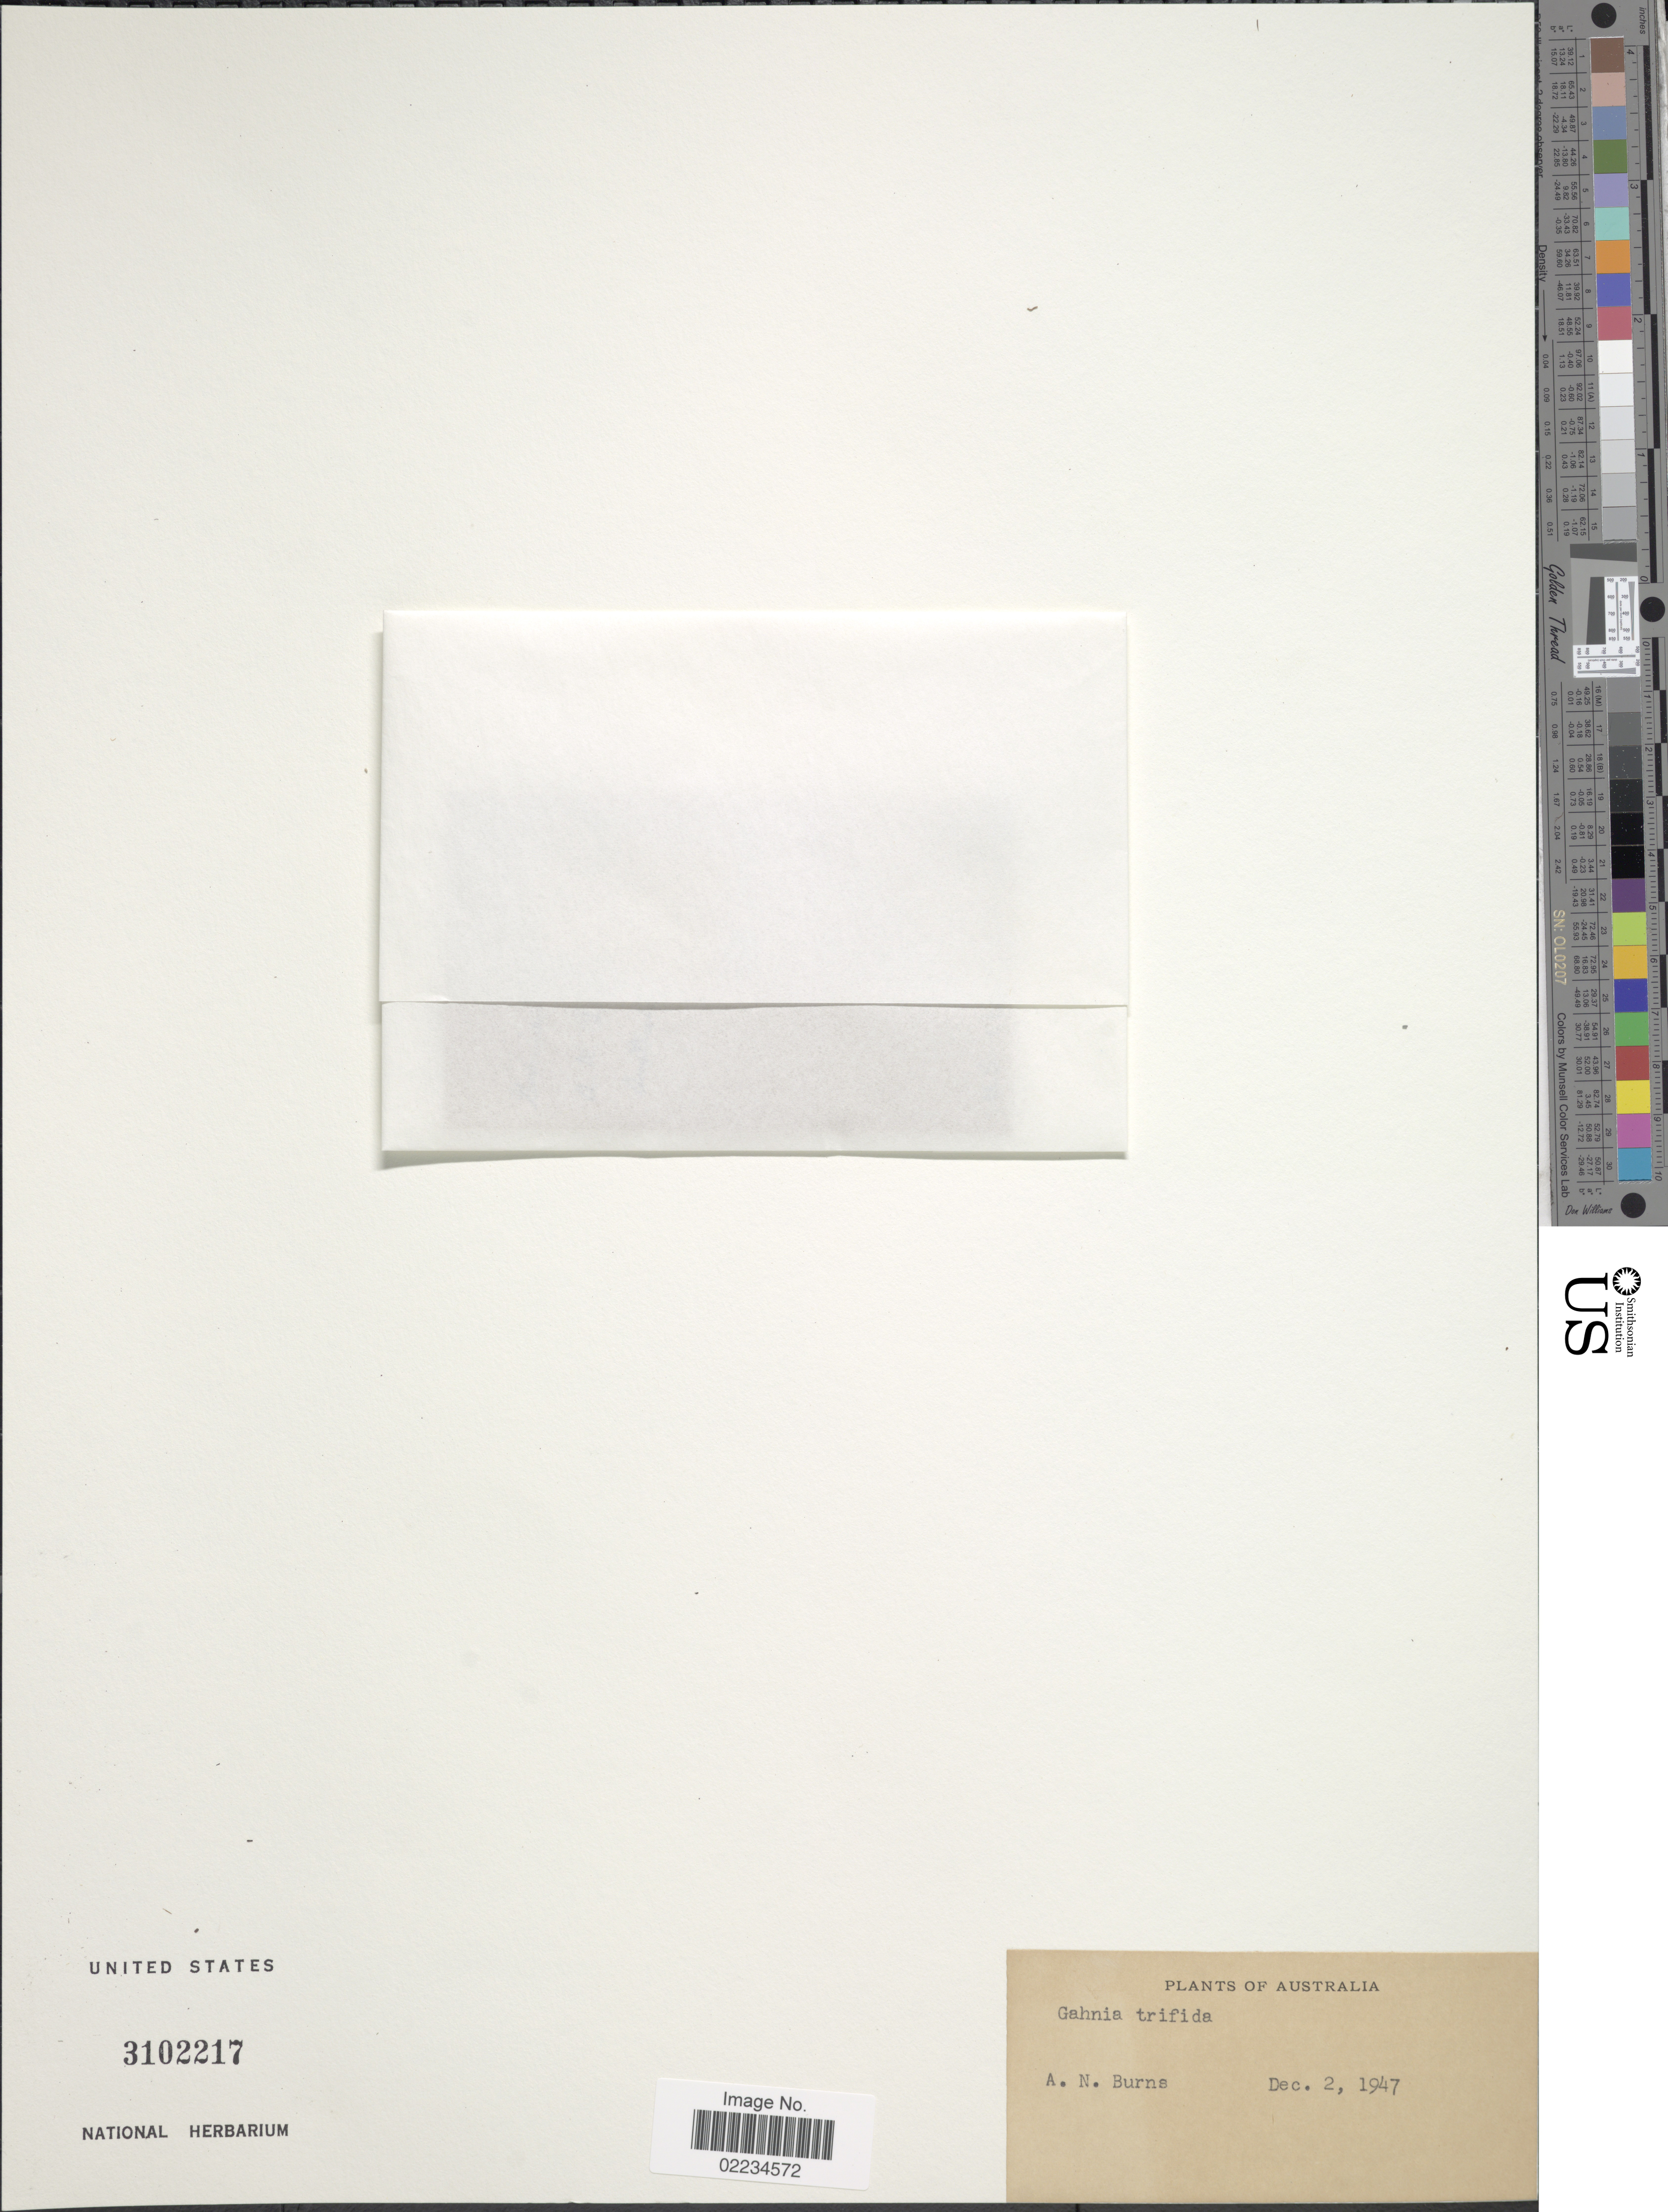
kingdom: Plantae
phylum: Tracheophyta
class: Liliopsida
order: Poales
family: Cyperaceae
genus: Gahnia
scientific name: Gahnia trifida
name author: Labill.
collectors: A. Burns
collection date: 1947-12-02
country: Australia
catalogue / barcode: US 3102217